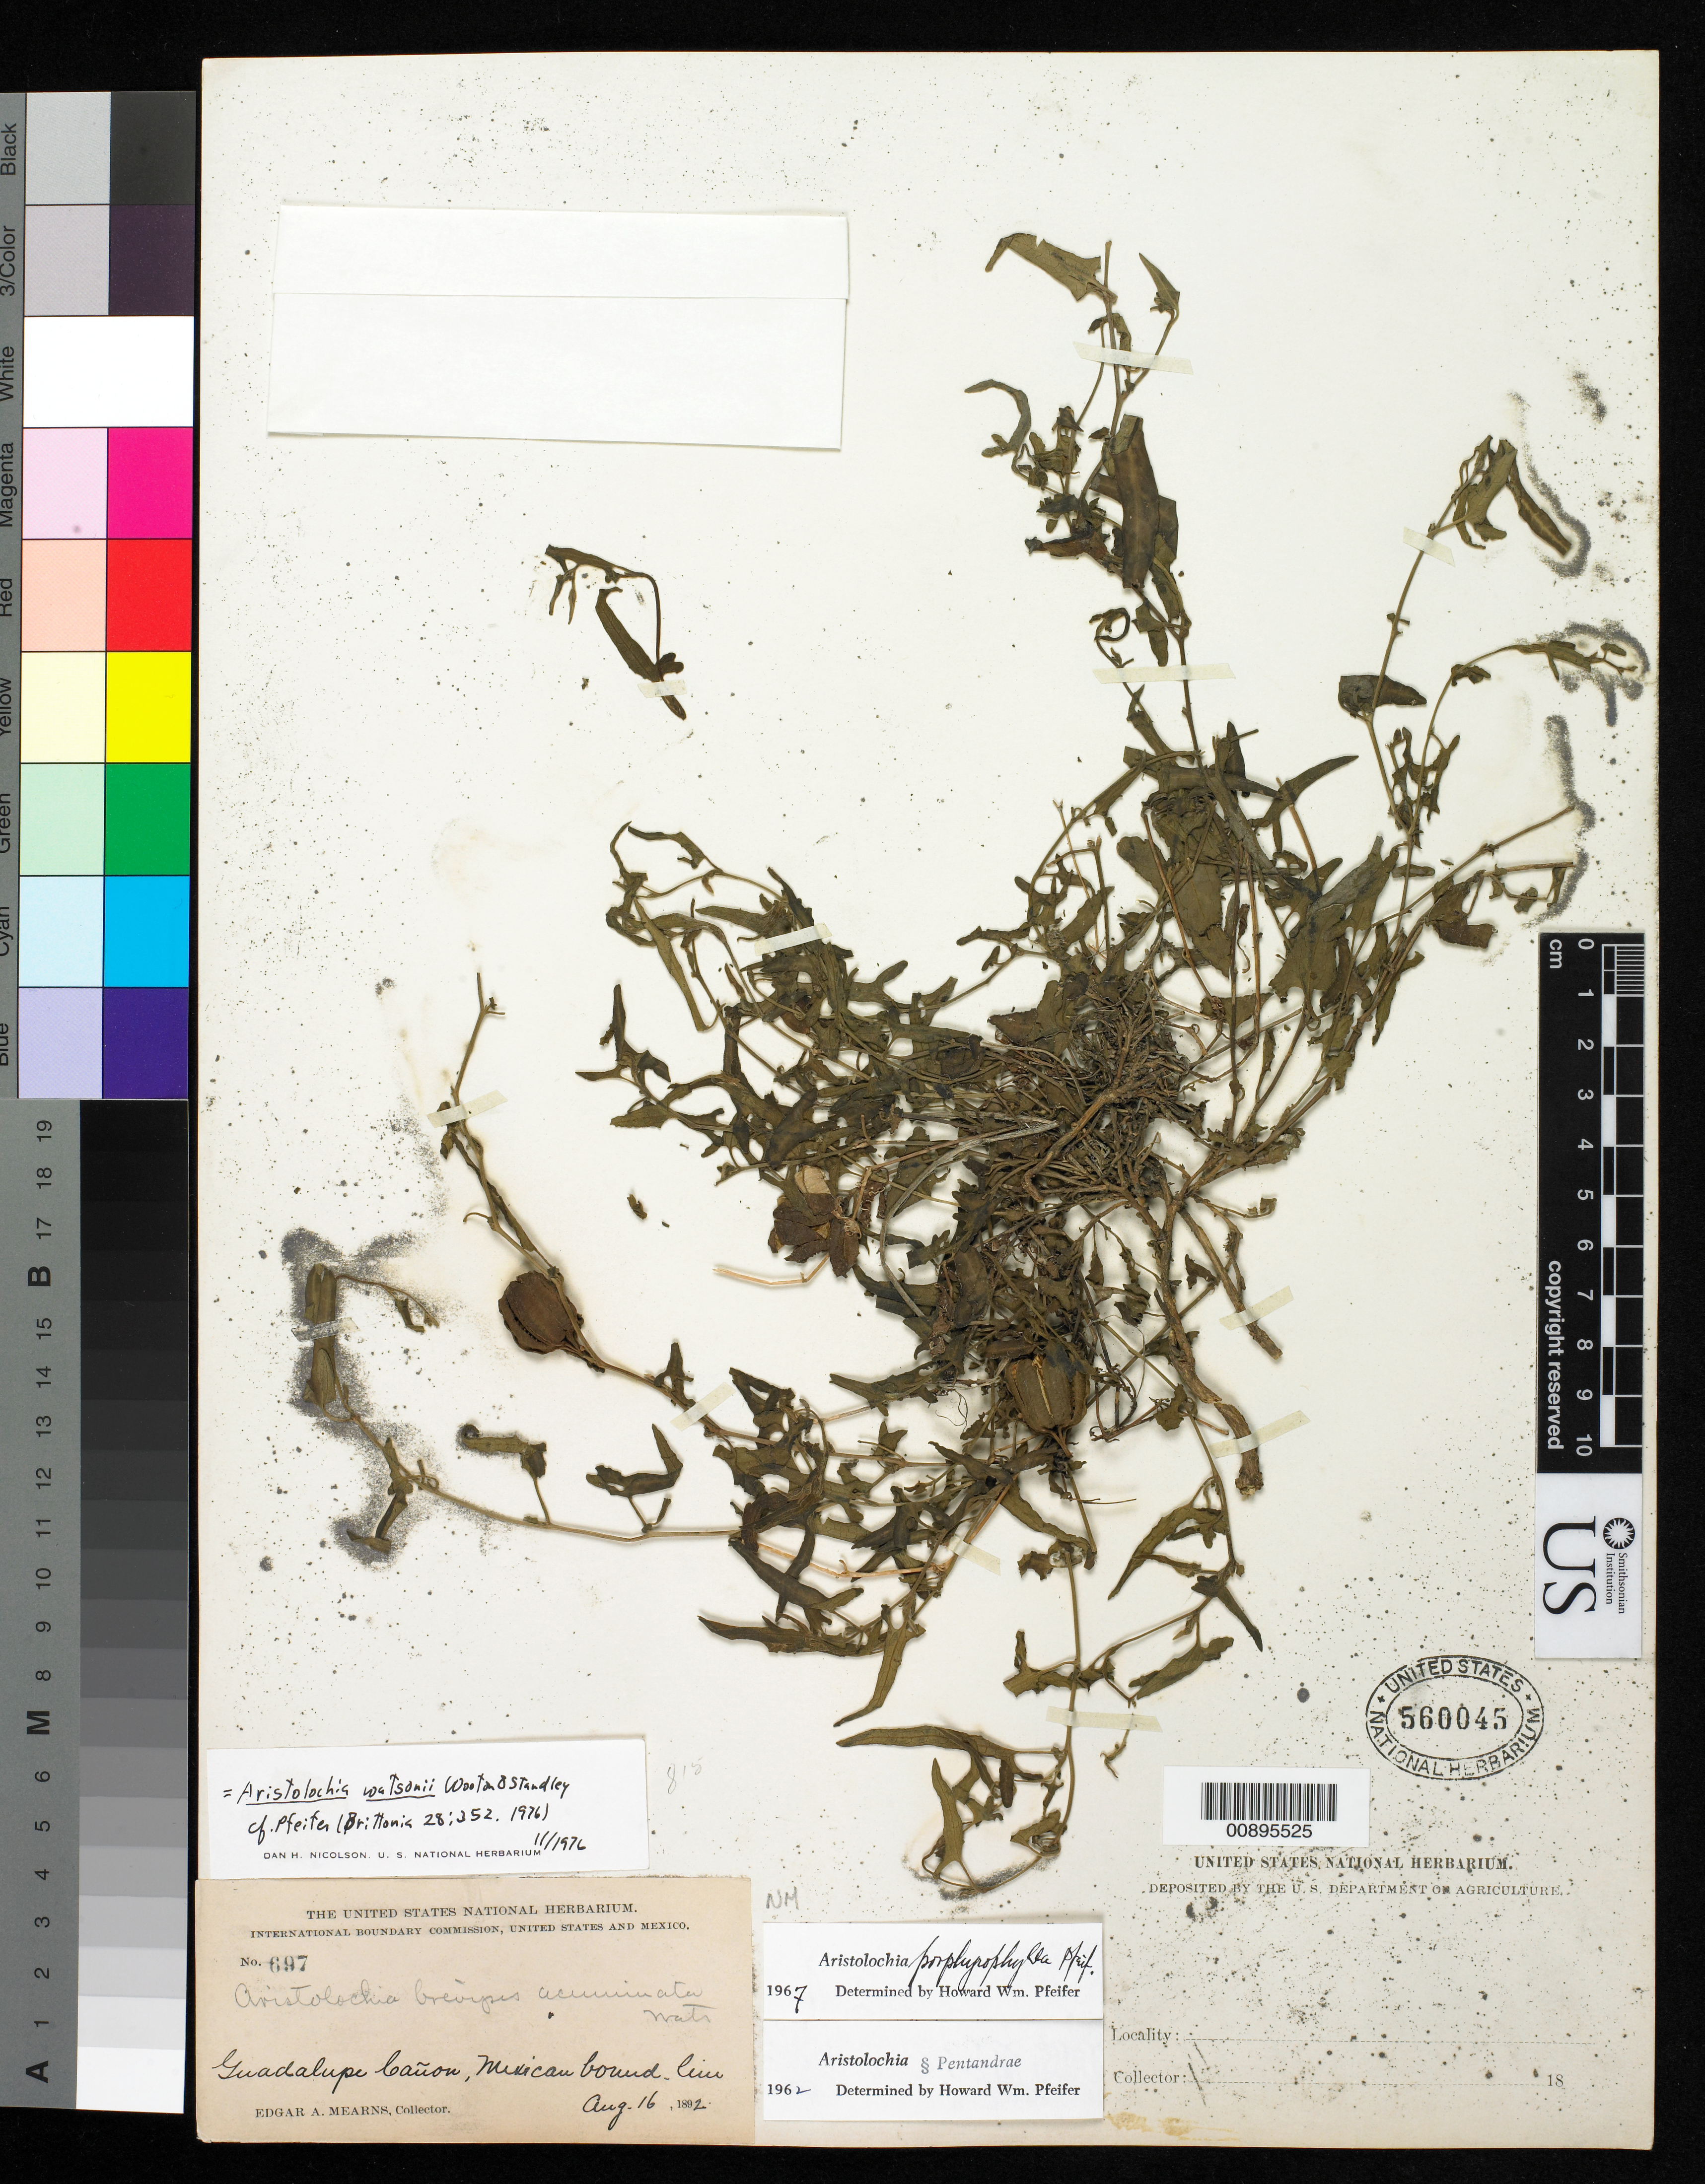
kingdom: Plantae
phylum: Tracheophyta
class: Magnoliopsida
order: Piperales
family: Aristolochiaceae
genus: Aristolochia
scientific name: Aristolochia watsonii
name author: Wooton & Standl.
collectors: E. A. Mearns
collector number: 697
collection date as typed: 16 Aug 1892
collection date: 1892-08-16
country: United States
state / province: New Mexico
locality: Guadalupe Cañon, Mexican Boundary Line.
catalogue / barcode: US 560045